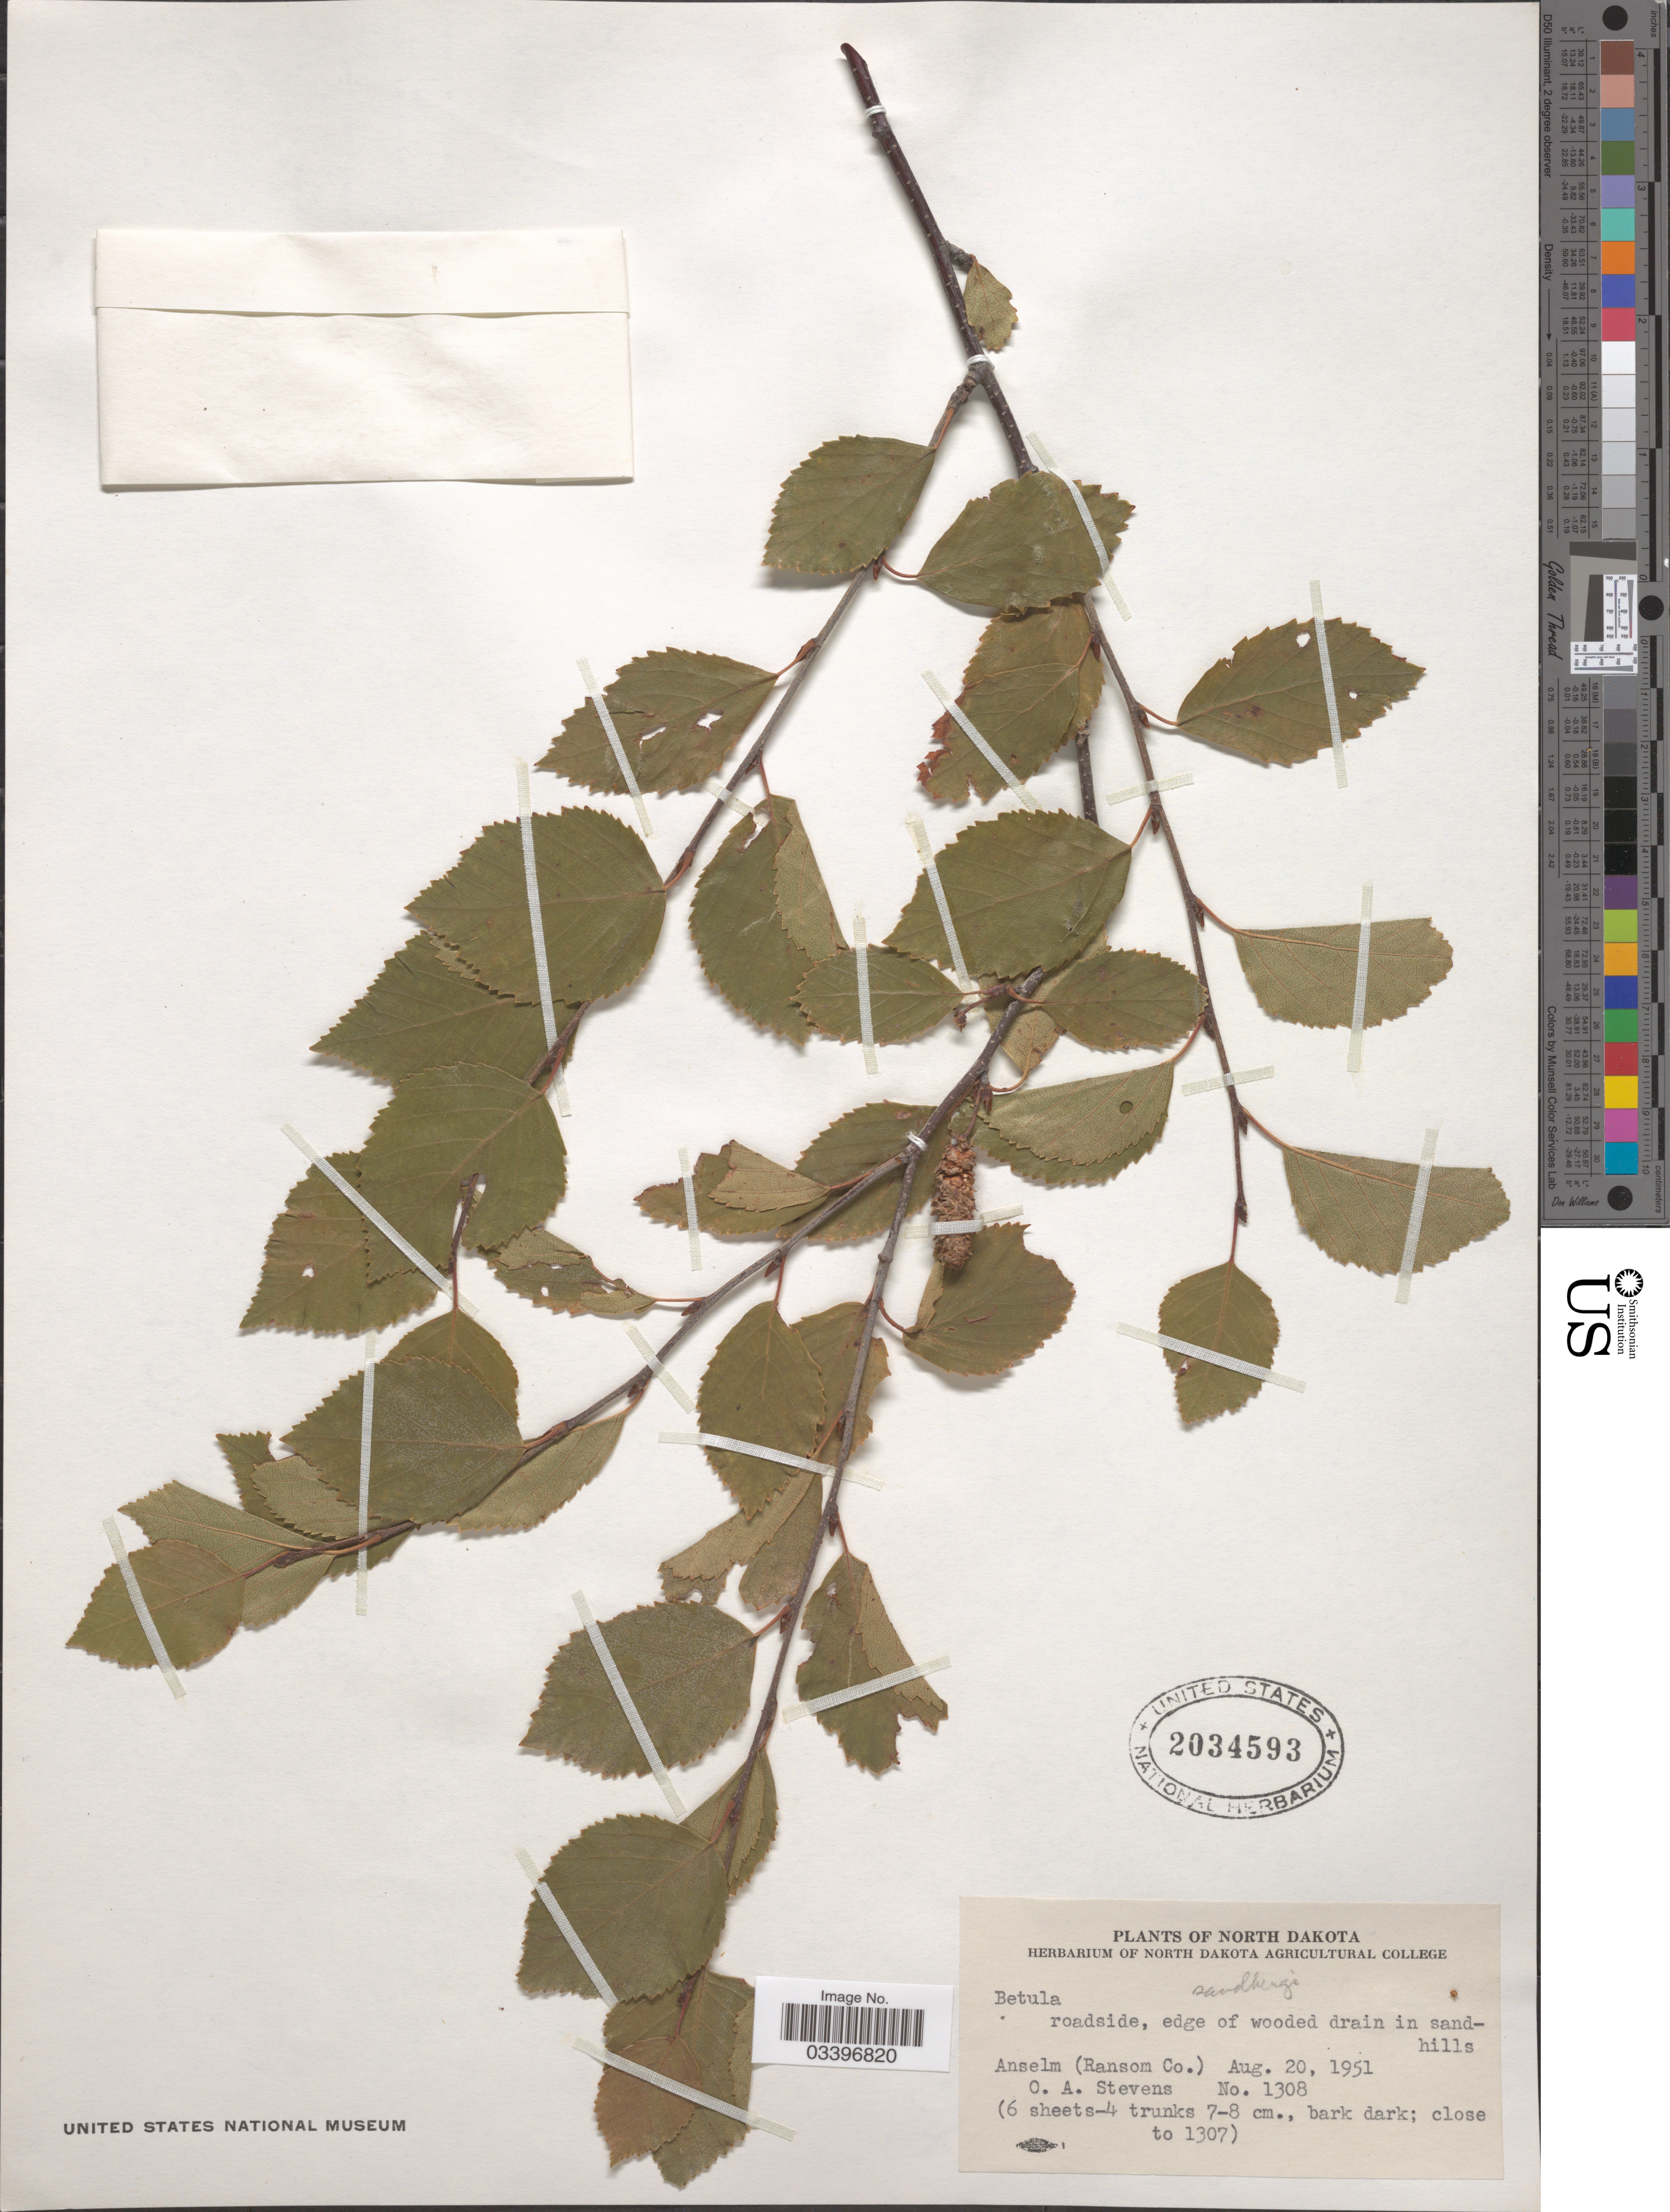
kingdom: Plantae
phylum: Tracheophyta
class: Magnoliopsida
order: Fagales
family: Betulaceae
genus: Betula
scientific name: Betula x sandbergii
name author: Britton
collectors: O. A. Stevens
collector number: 1308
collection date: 1951-08-20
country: United States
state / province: North Dakota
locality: Anselm (Ransom Co).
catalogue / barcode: US 2034593